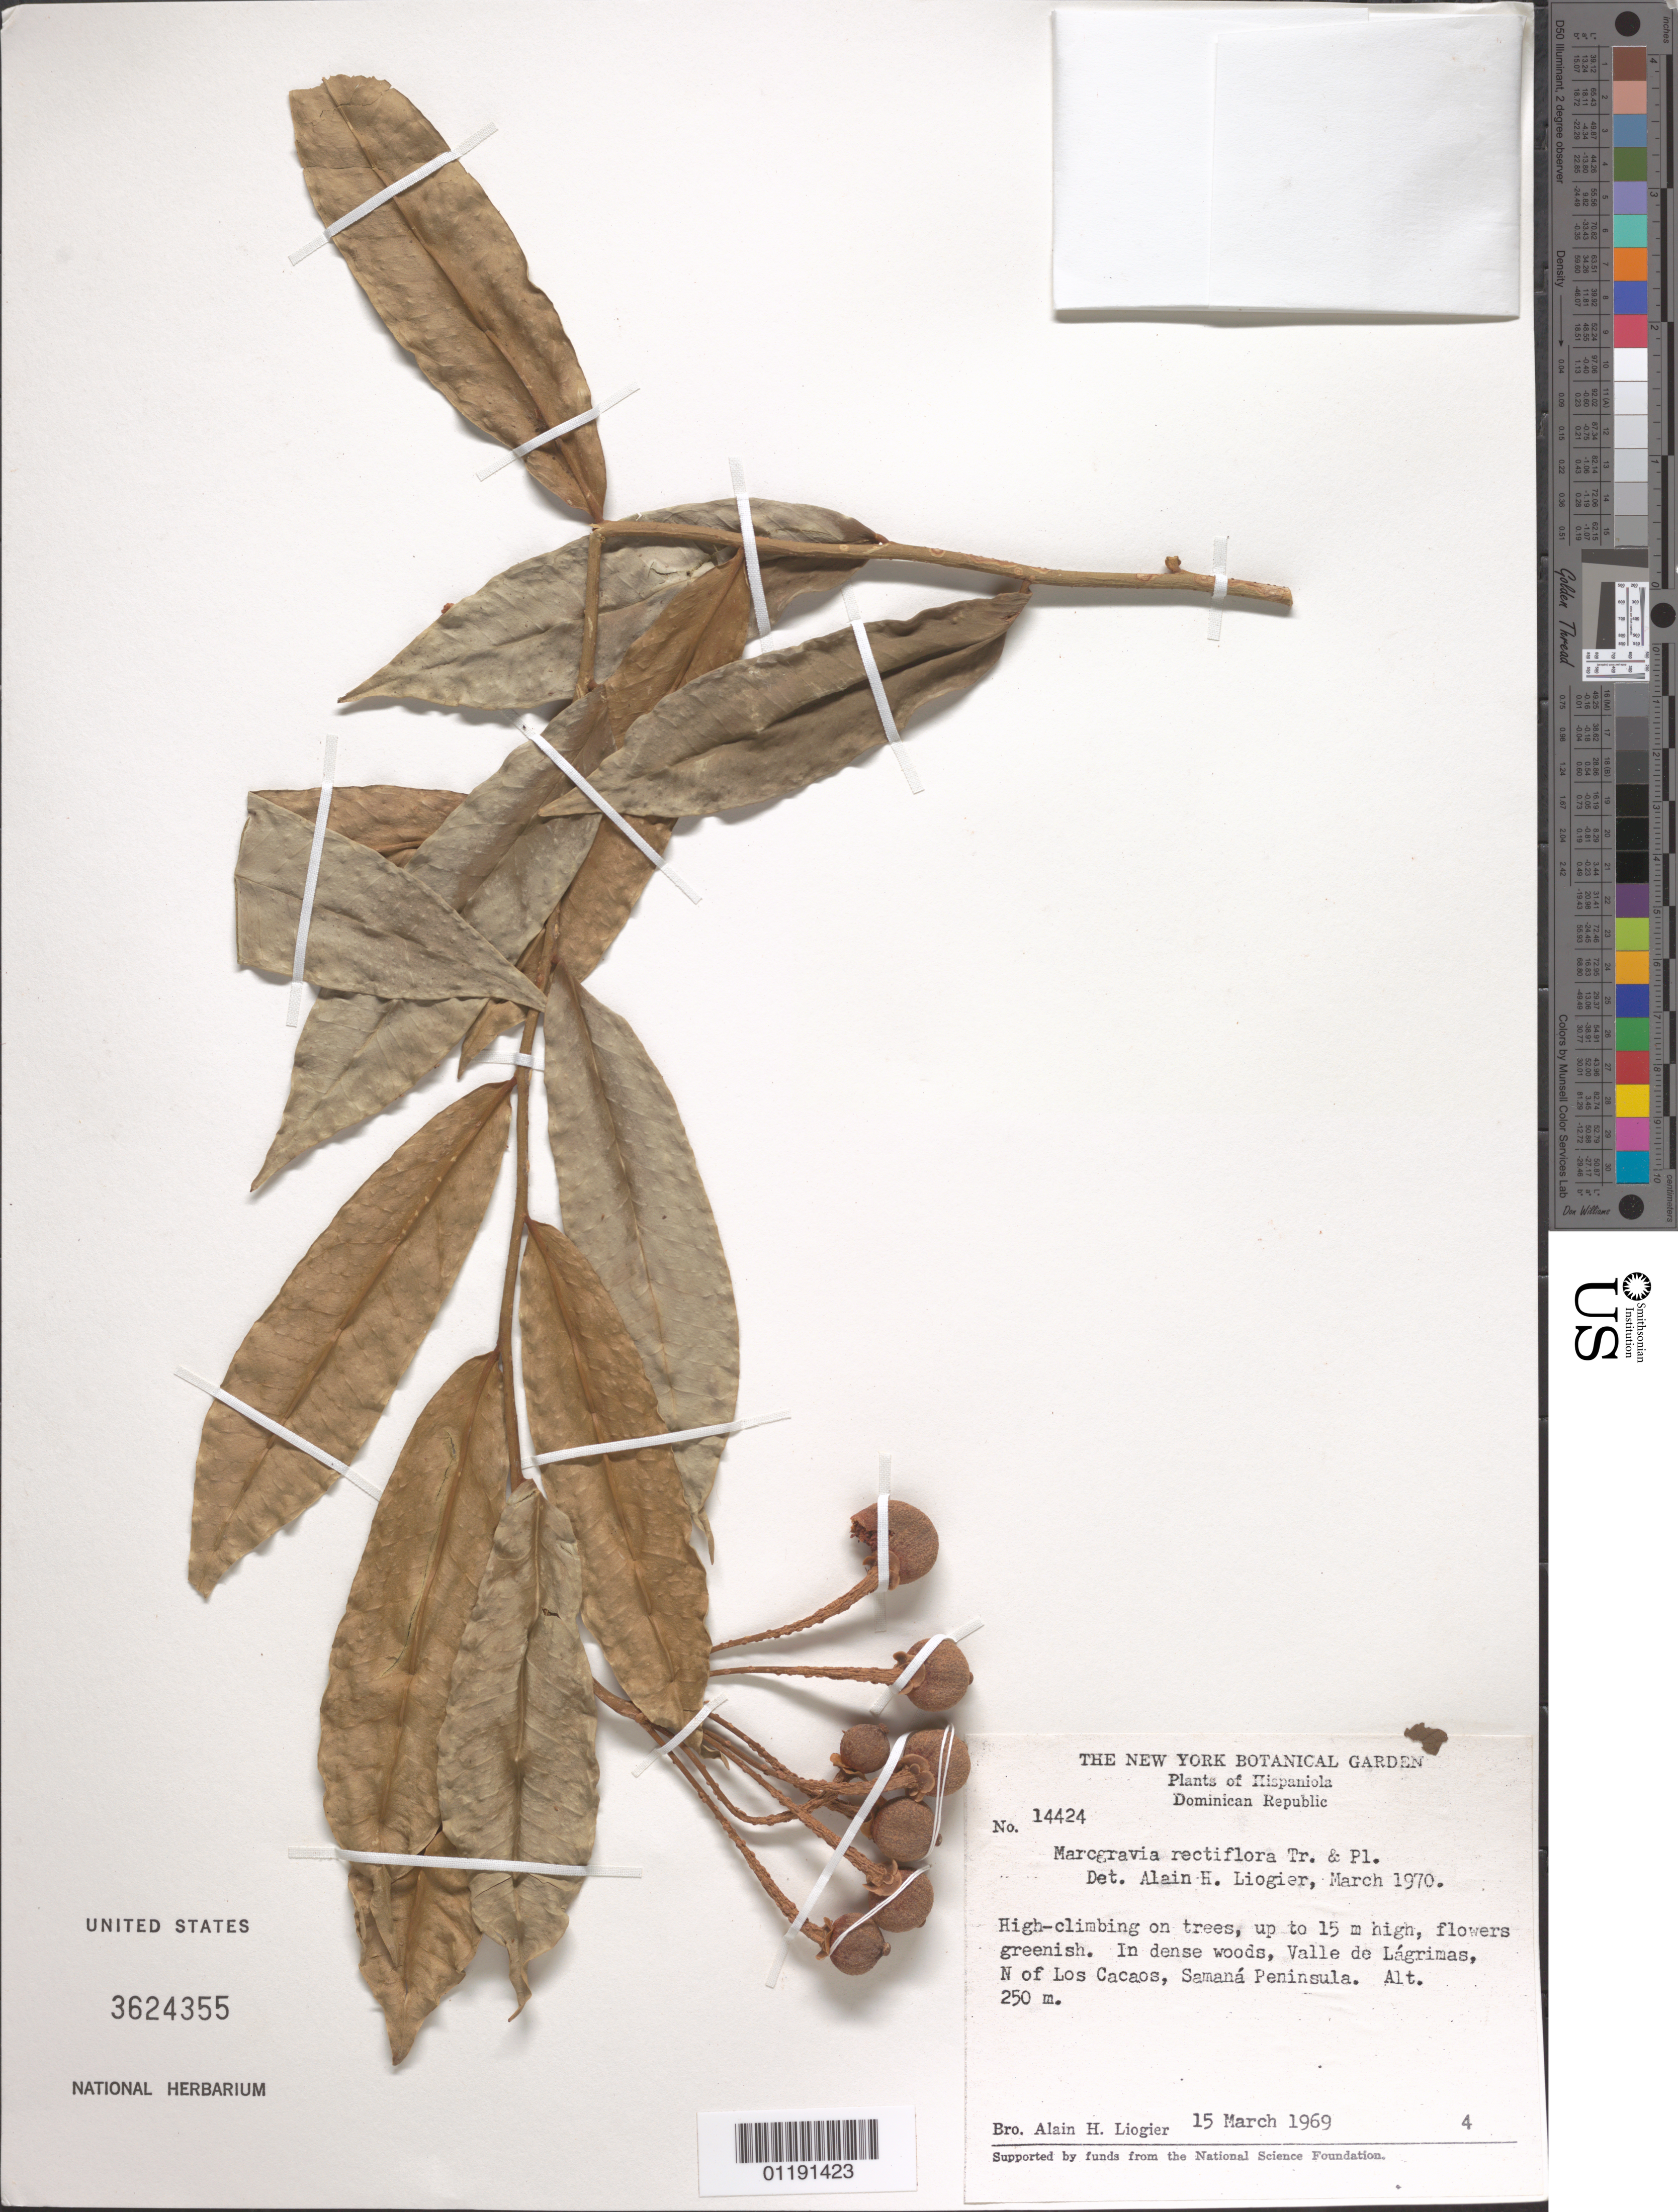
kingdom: Plantae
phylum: Tracheophyta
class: Magnoliopsida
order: Ericales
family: Marcgraviaceae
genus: Marcgravia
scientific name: Marcgravia rectiflora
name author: Triana & Planch.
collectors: A. H. Liogier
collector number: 14424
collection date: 1969-03-15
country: Dominican Republic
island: Hispaniola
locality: Valle de Lágrimas, N of Los Cacaos, Samaná Peninsula.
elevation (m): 250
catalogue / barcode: US 3624355